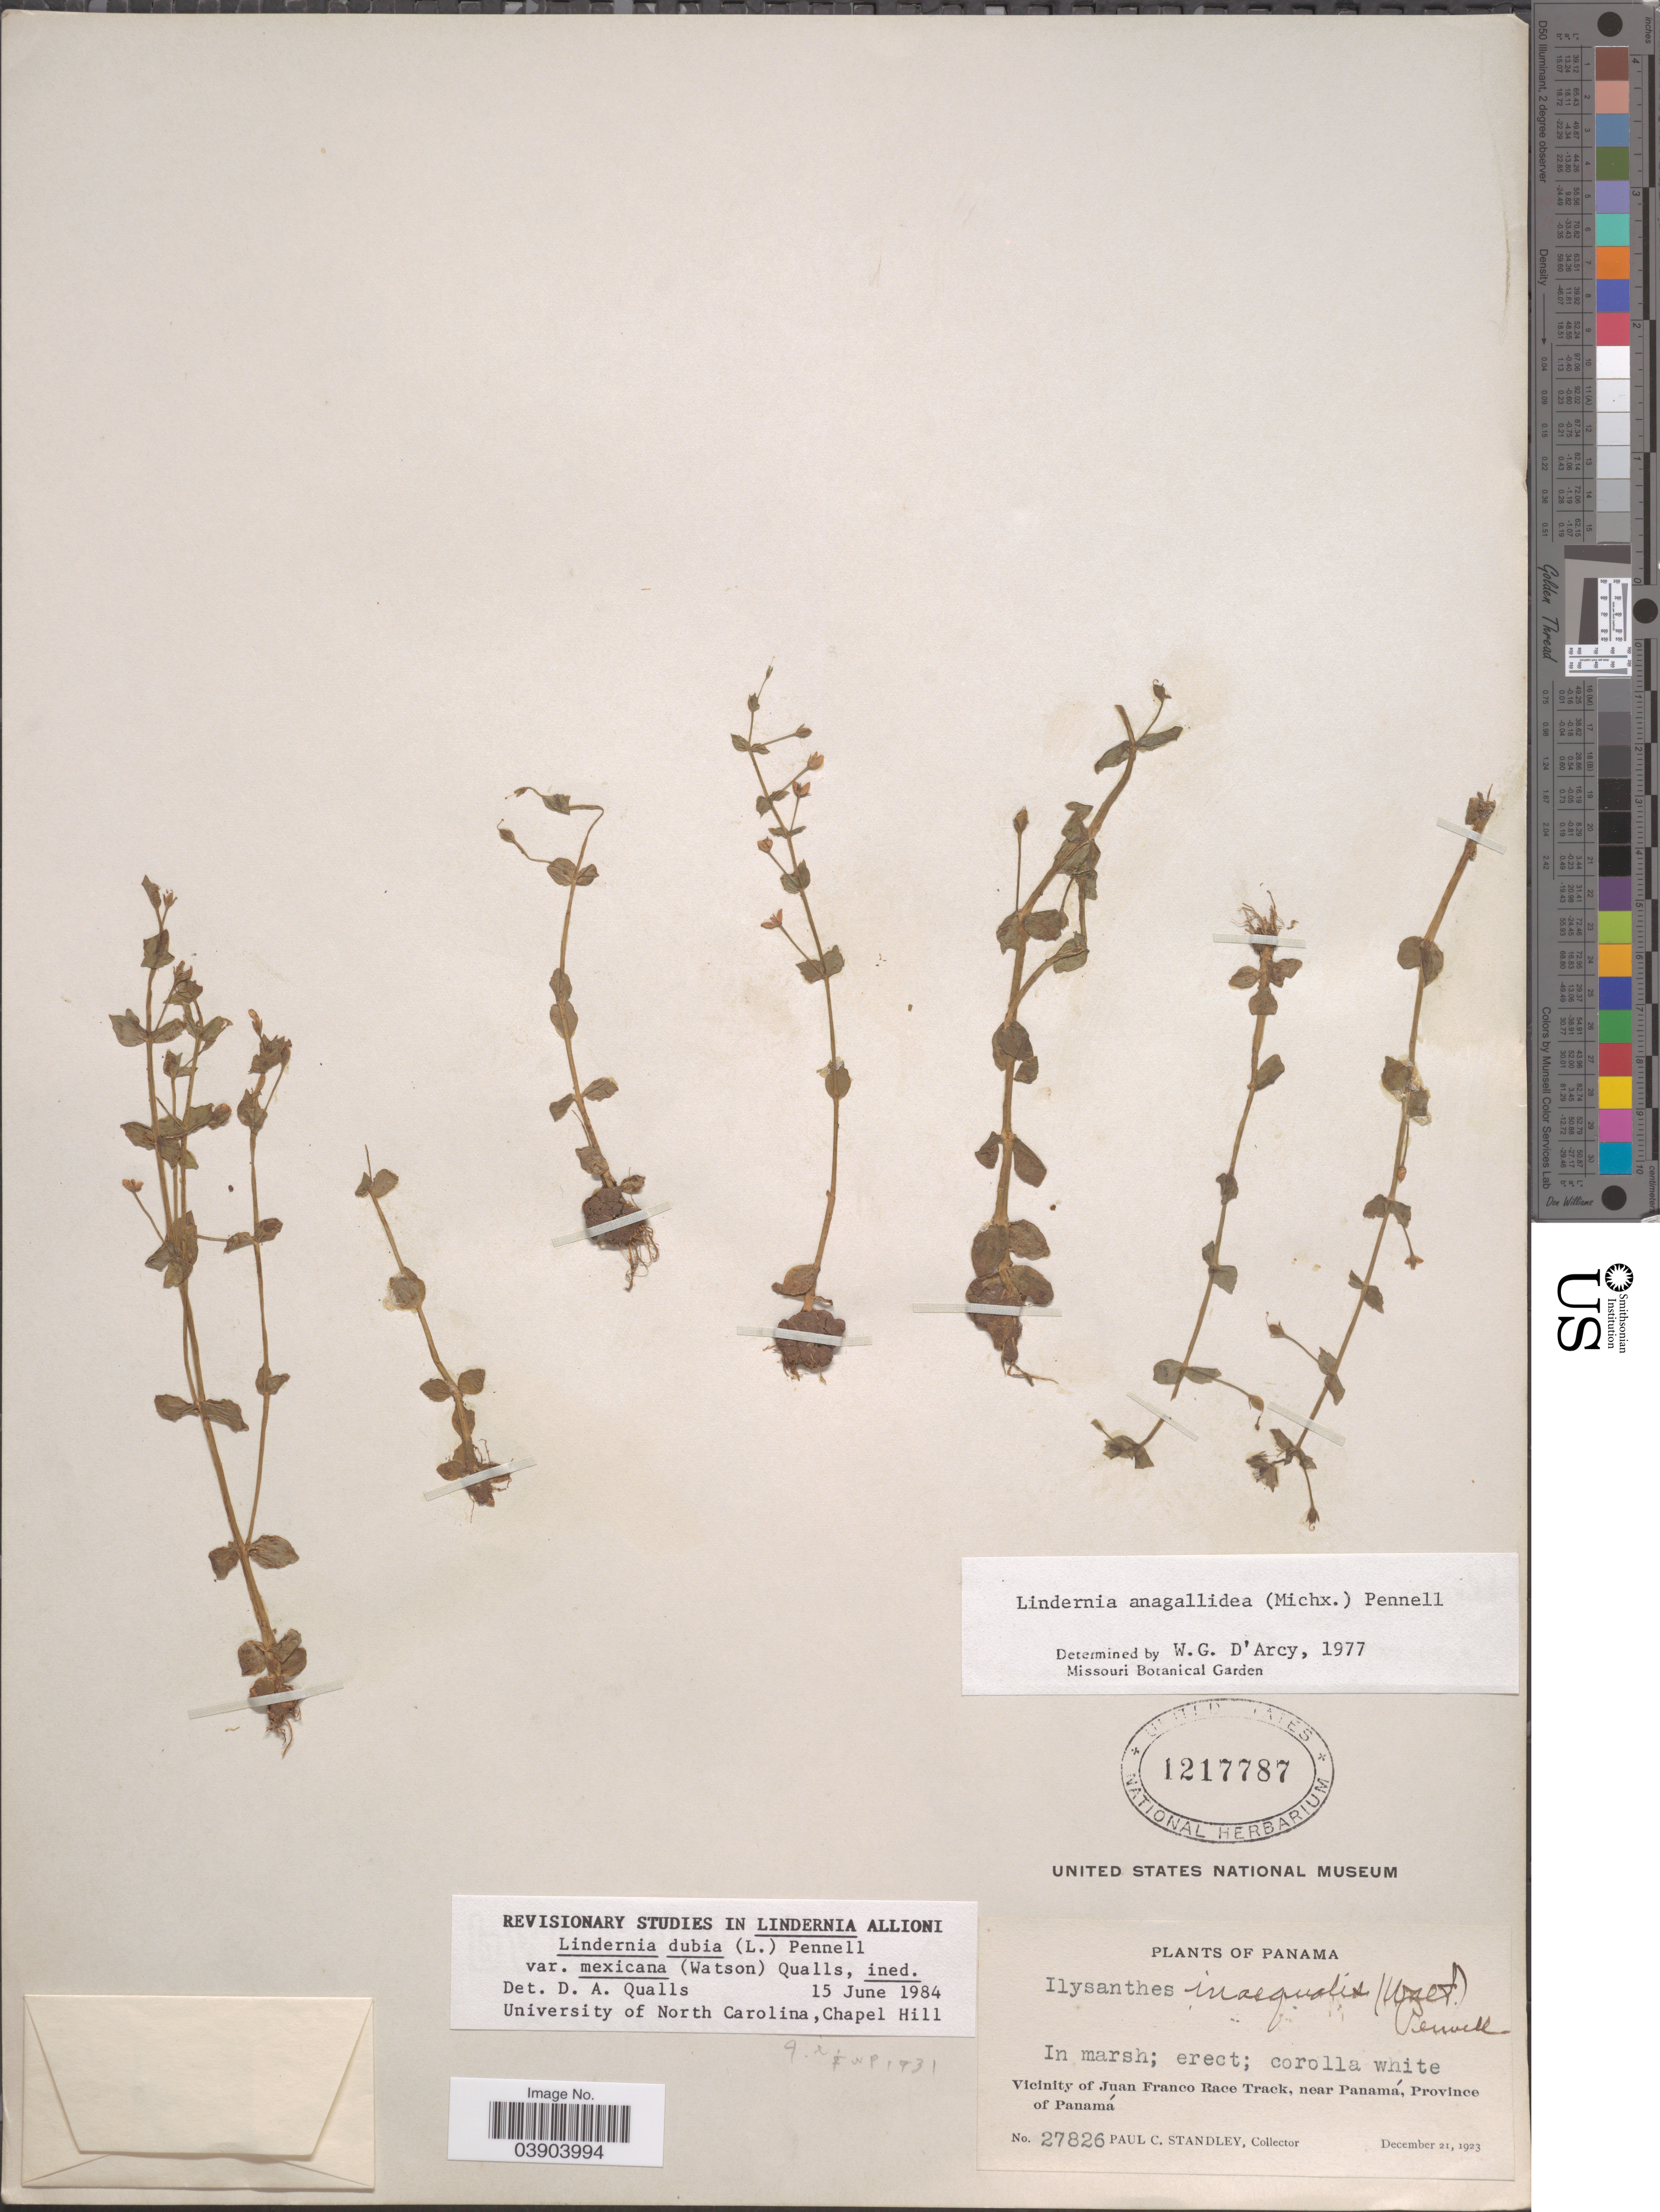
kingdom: Plantae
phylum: Tracheophyta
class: Magnoliopsida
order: Lamiales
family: Linderniaceae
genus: Lindernia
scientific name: Lindernia dubia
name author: (L.) Pennell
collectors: P. C. Standley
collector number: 27826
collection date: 1923-09-21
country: Panama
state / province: Panamá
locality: Vicinity of Juan Franco Race Track, near Panamá.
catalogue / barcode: US 1217787